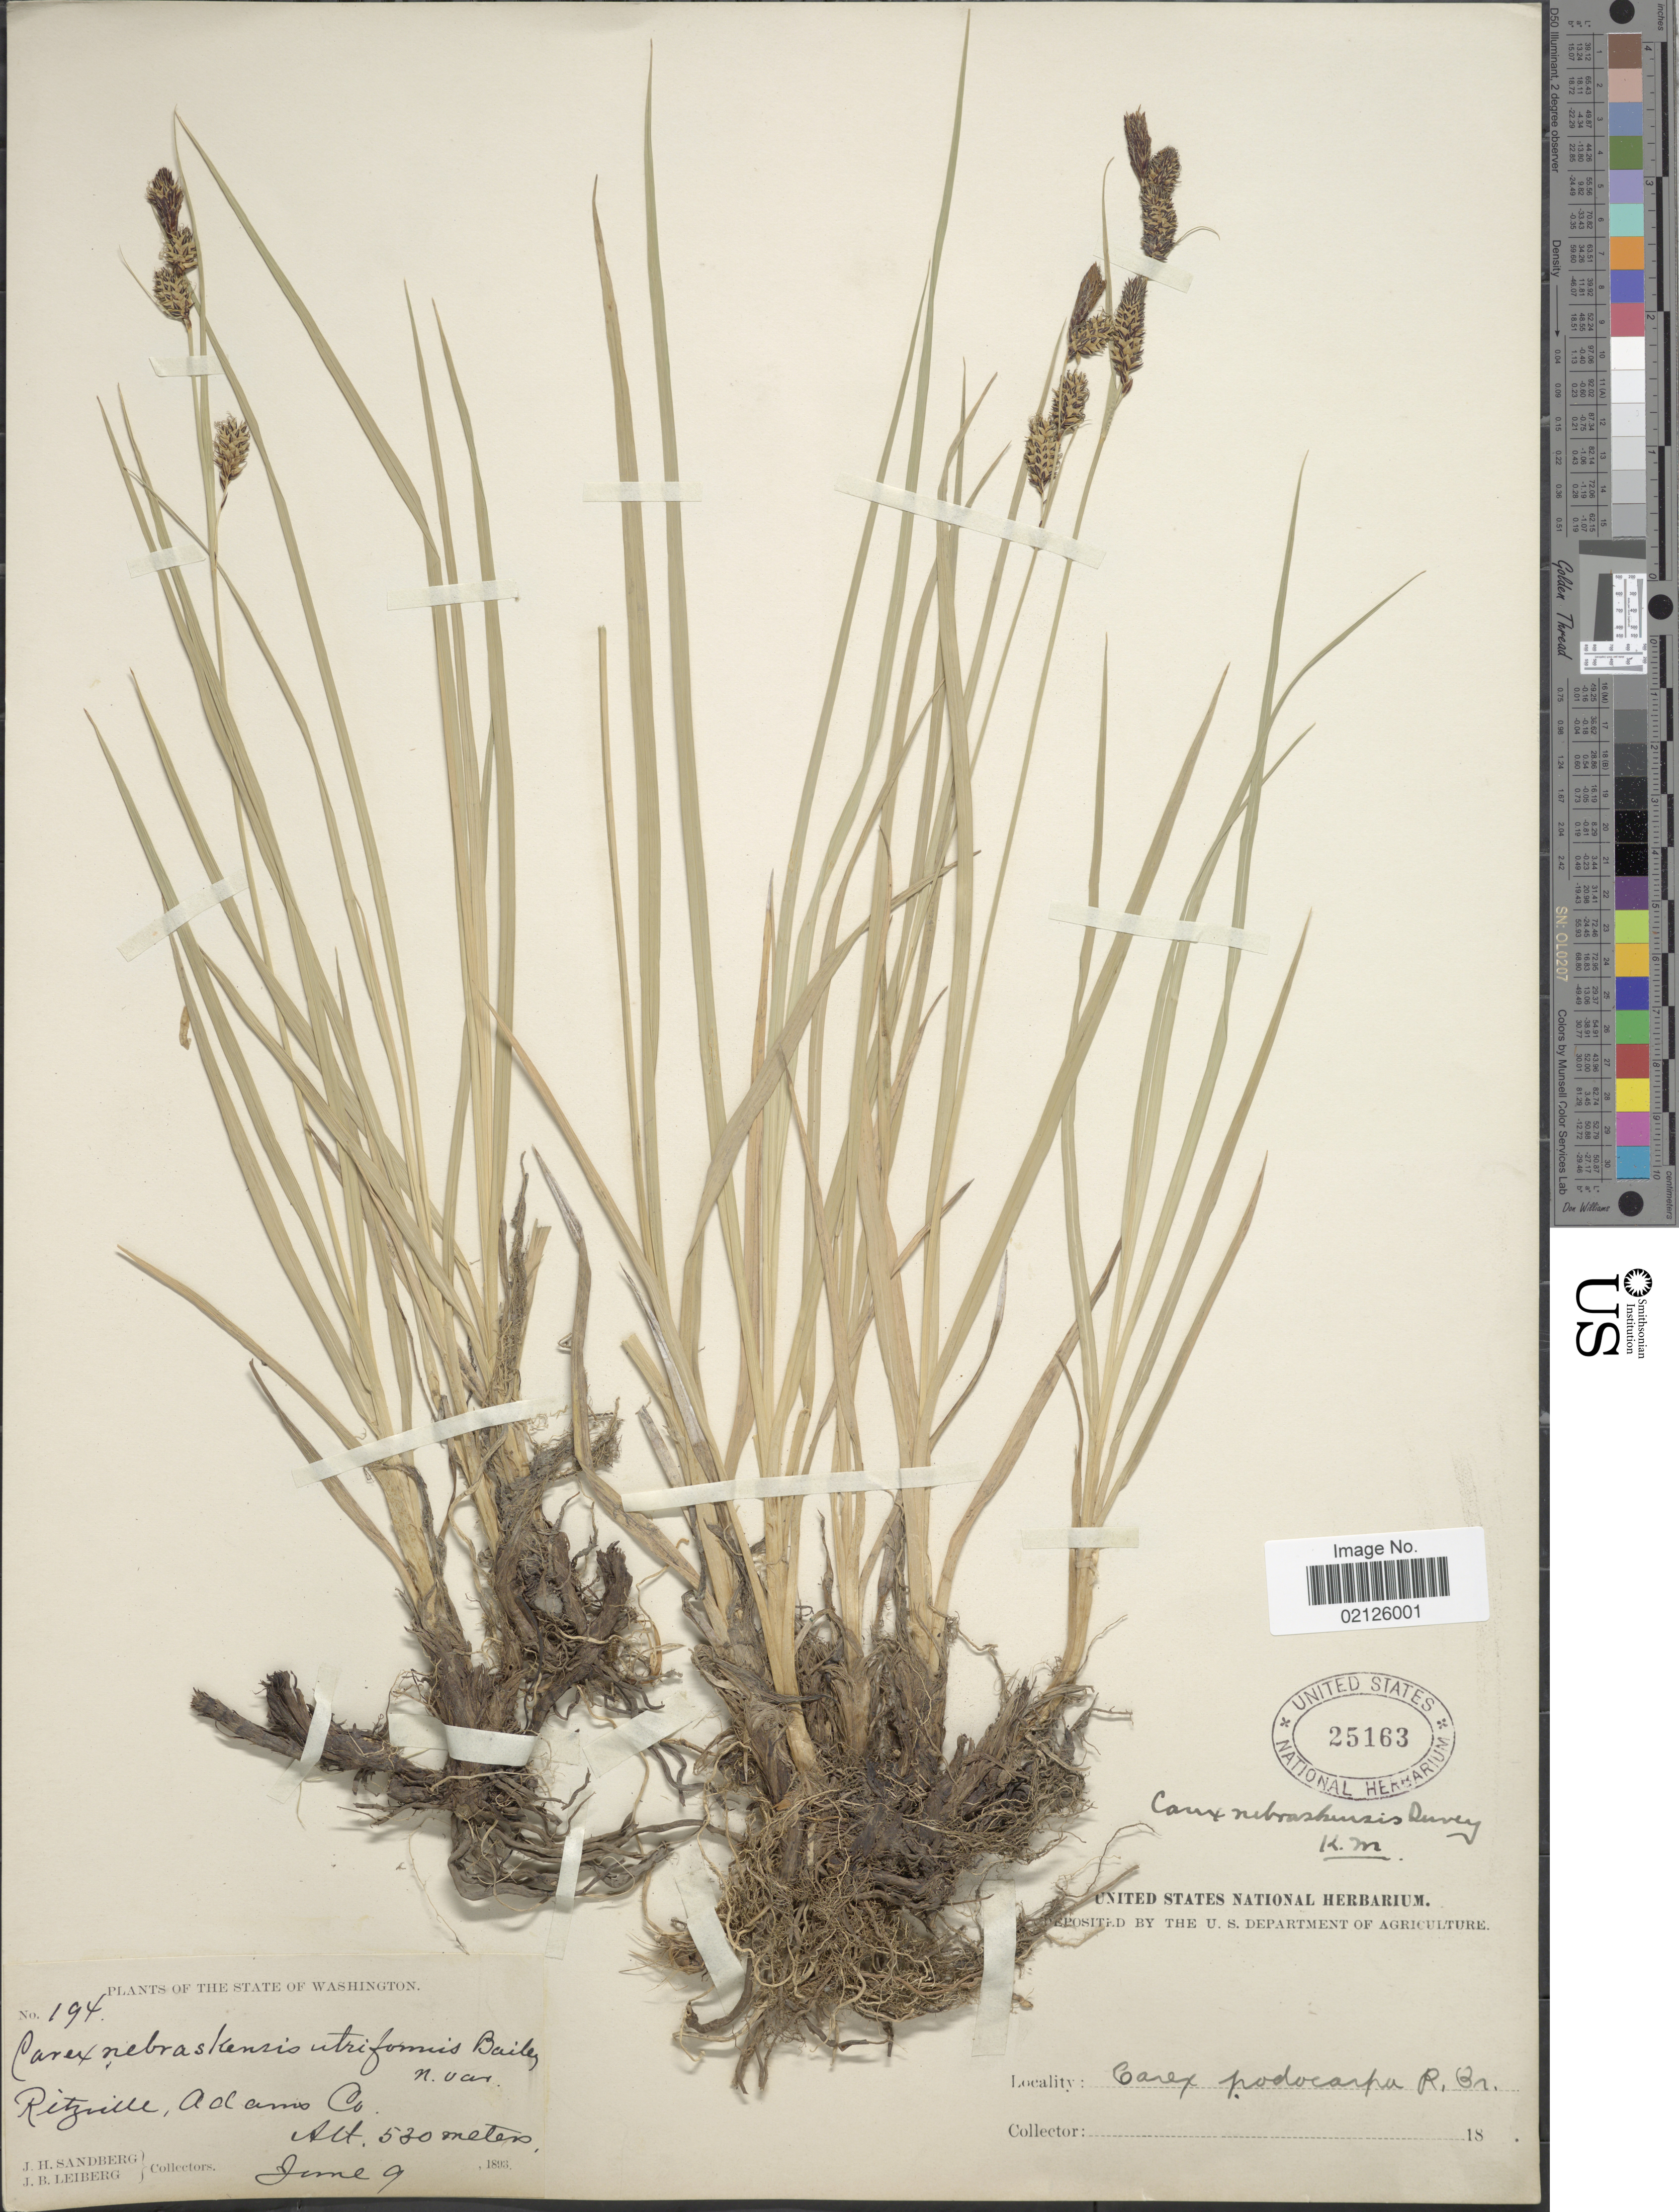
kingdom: Plantae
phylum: Tracheophyta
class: Liliopsida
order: Poales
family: Cyperaceae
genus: Carex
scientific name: Carex nebrascensis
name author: Dewey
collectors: J. H. Sandberg & J. B. Leiberg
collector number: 194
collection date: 1893-06-09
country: United States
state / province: Washington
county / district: Adams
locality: Ritzville, Adams Co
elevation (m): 530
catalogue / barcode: US 25163